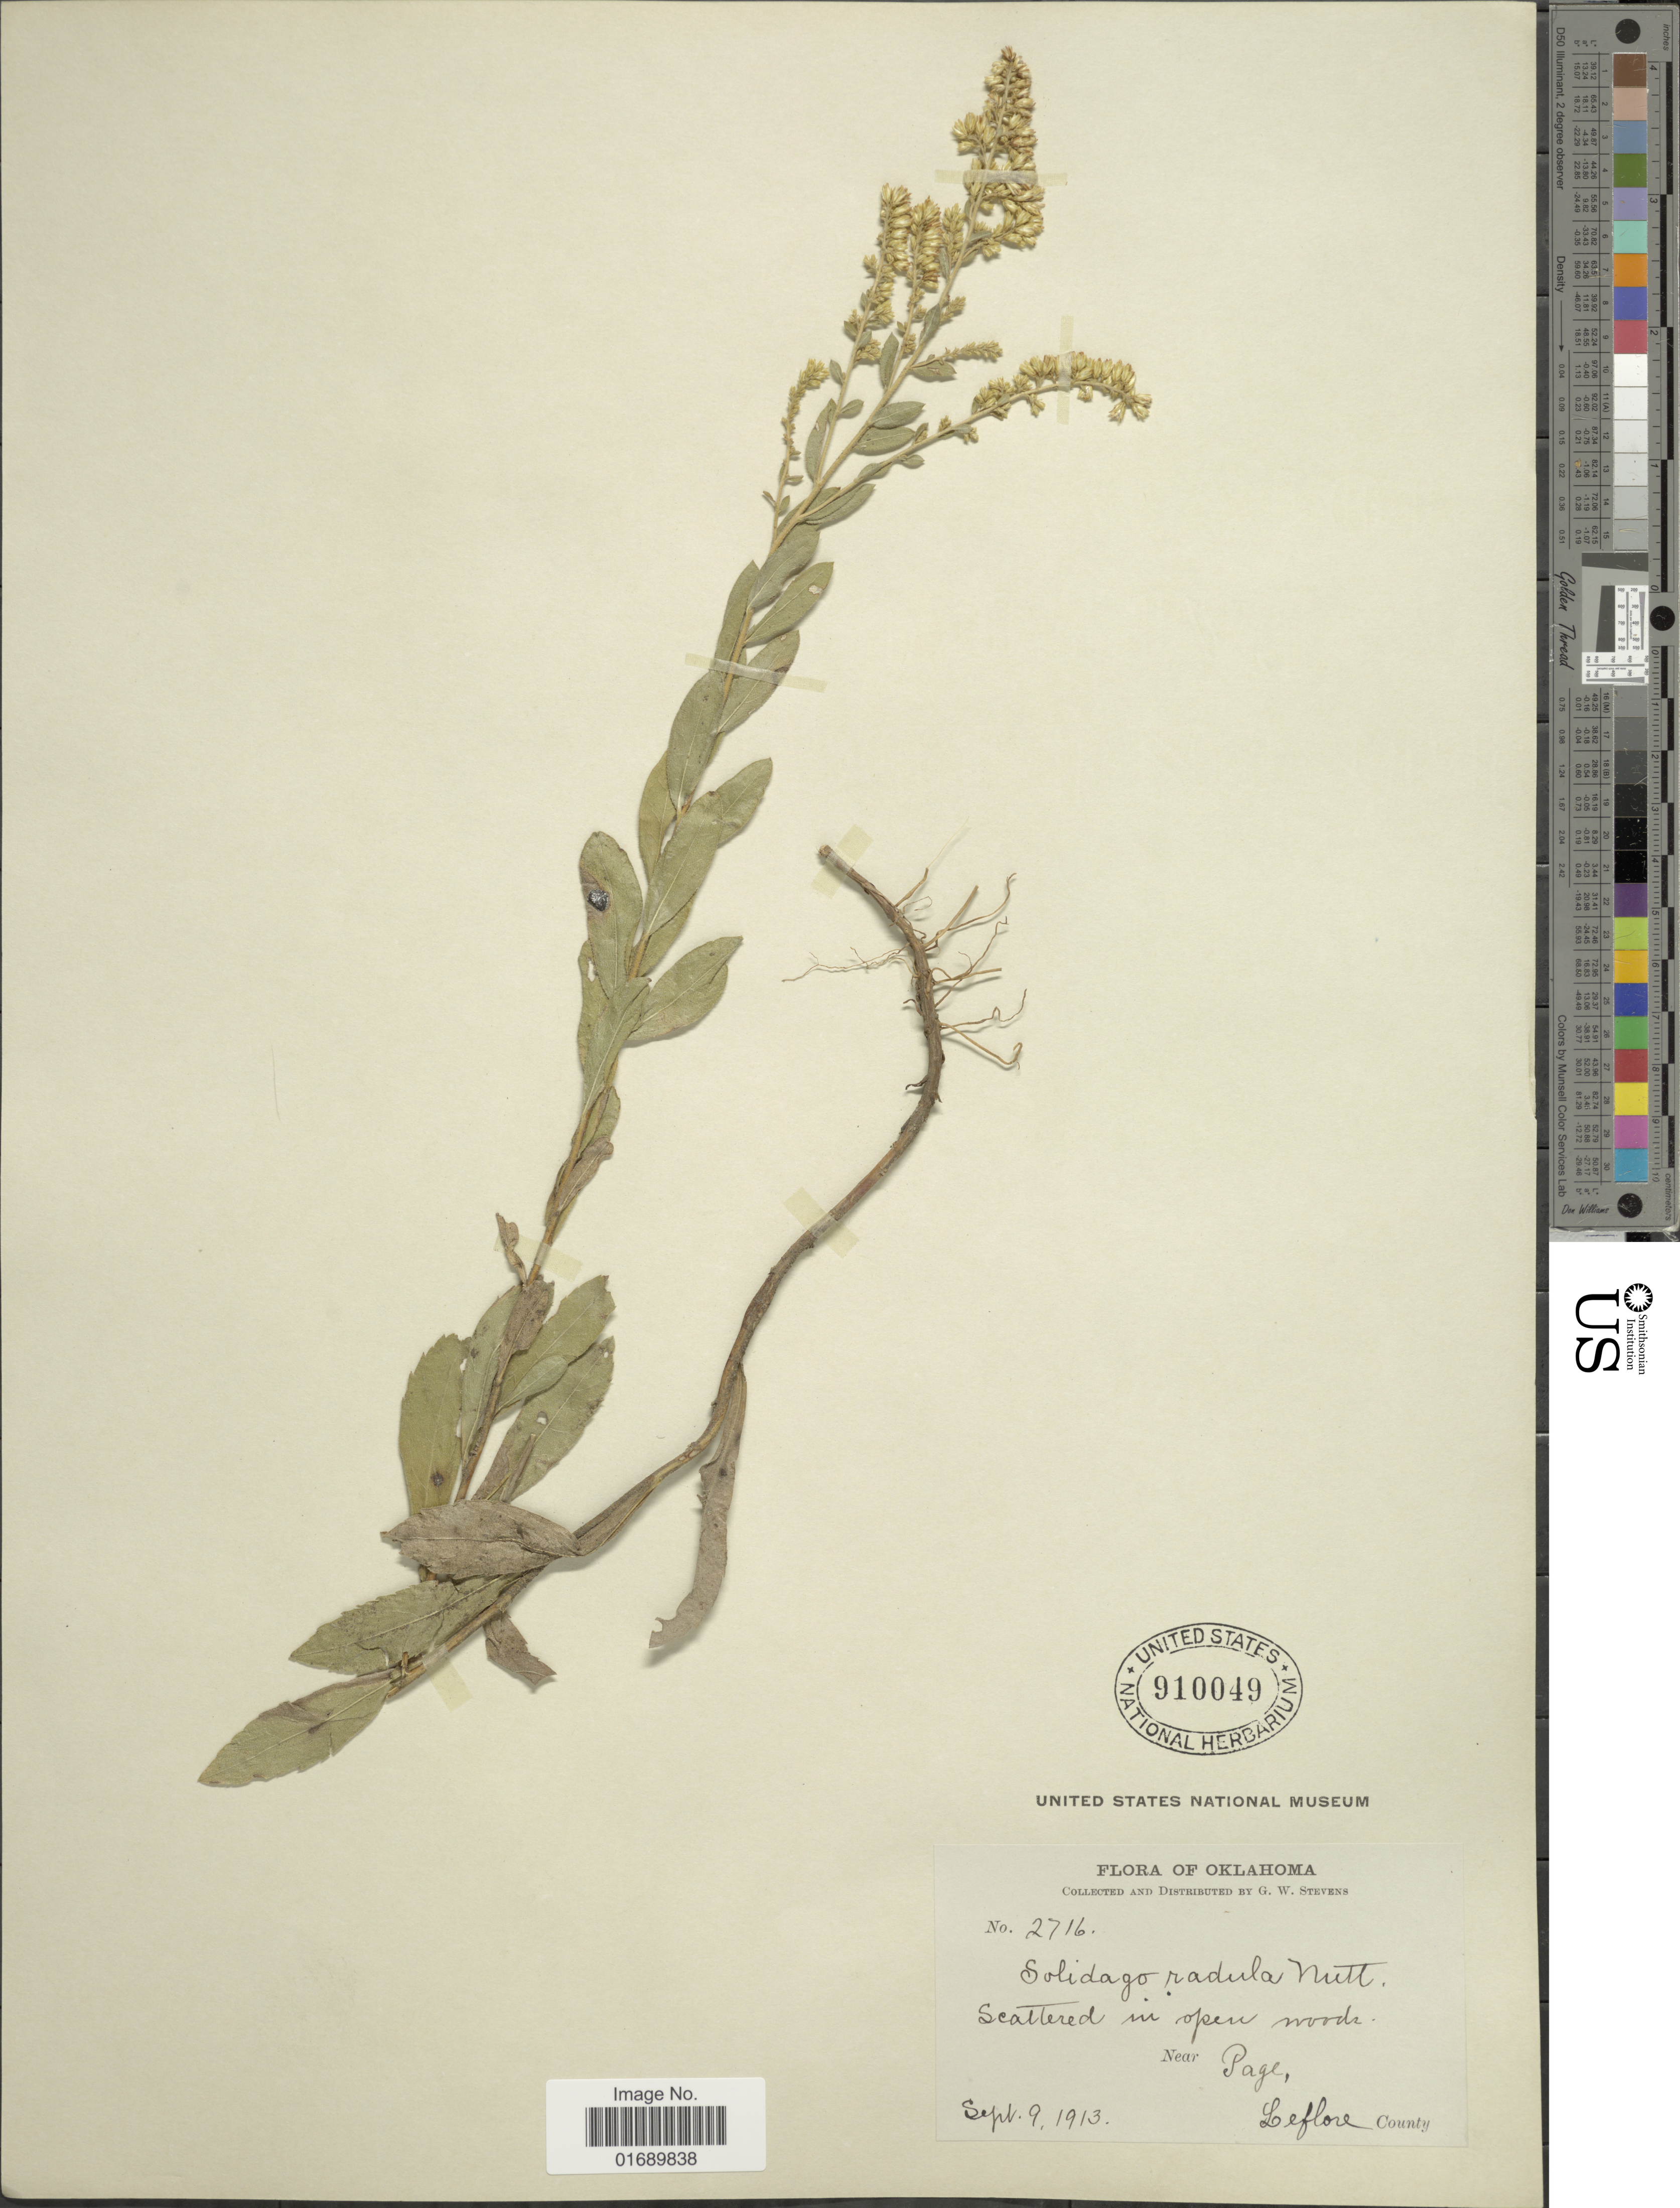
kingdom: Plantae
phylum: Tracheophyta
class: Magnoliopsida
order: Asterales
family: Asteraceae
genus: Solidago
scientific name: Solidago radula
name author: Nutt.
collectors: G. W. Stevens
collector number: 2716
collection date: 1913-09-09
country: United States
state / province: Oklahoma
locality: Scattered in open woods, Near Page, Leflore County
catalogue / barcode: US 910049